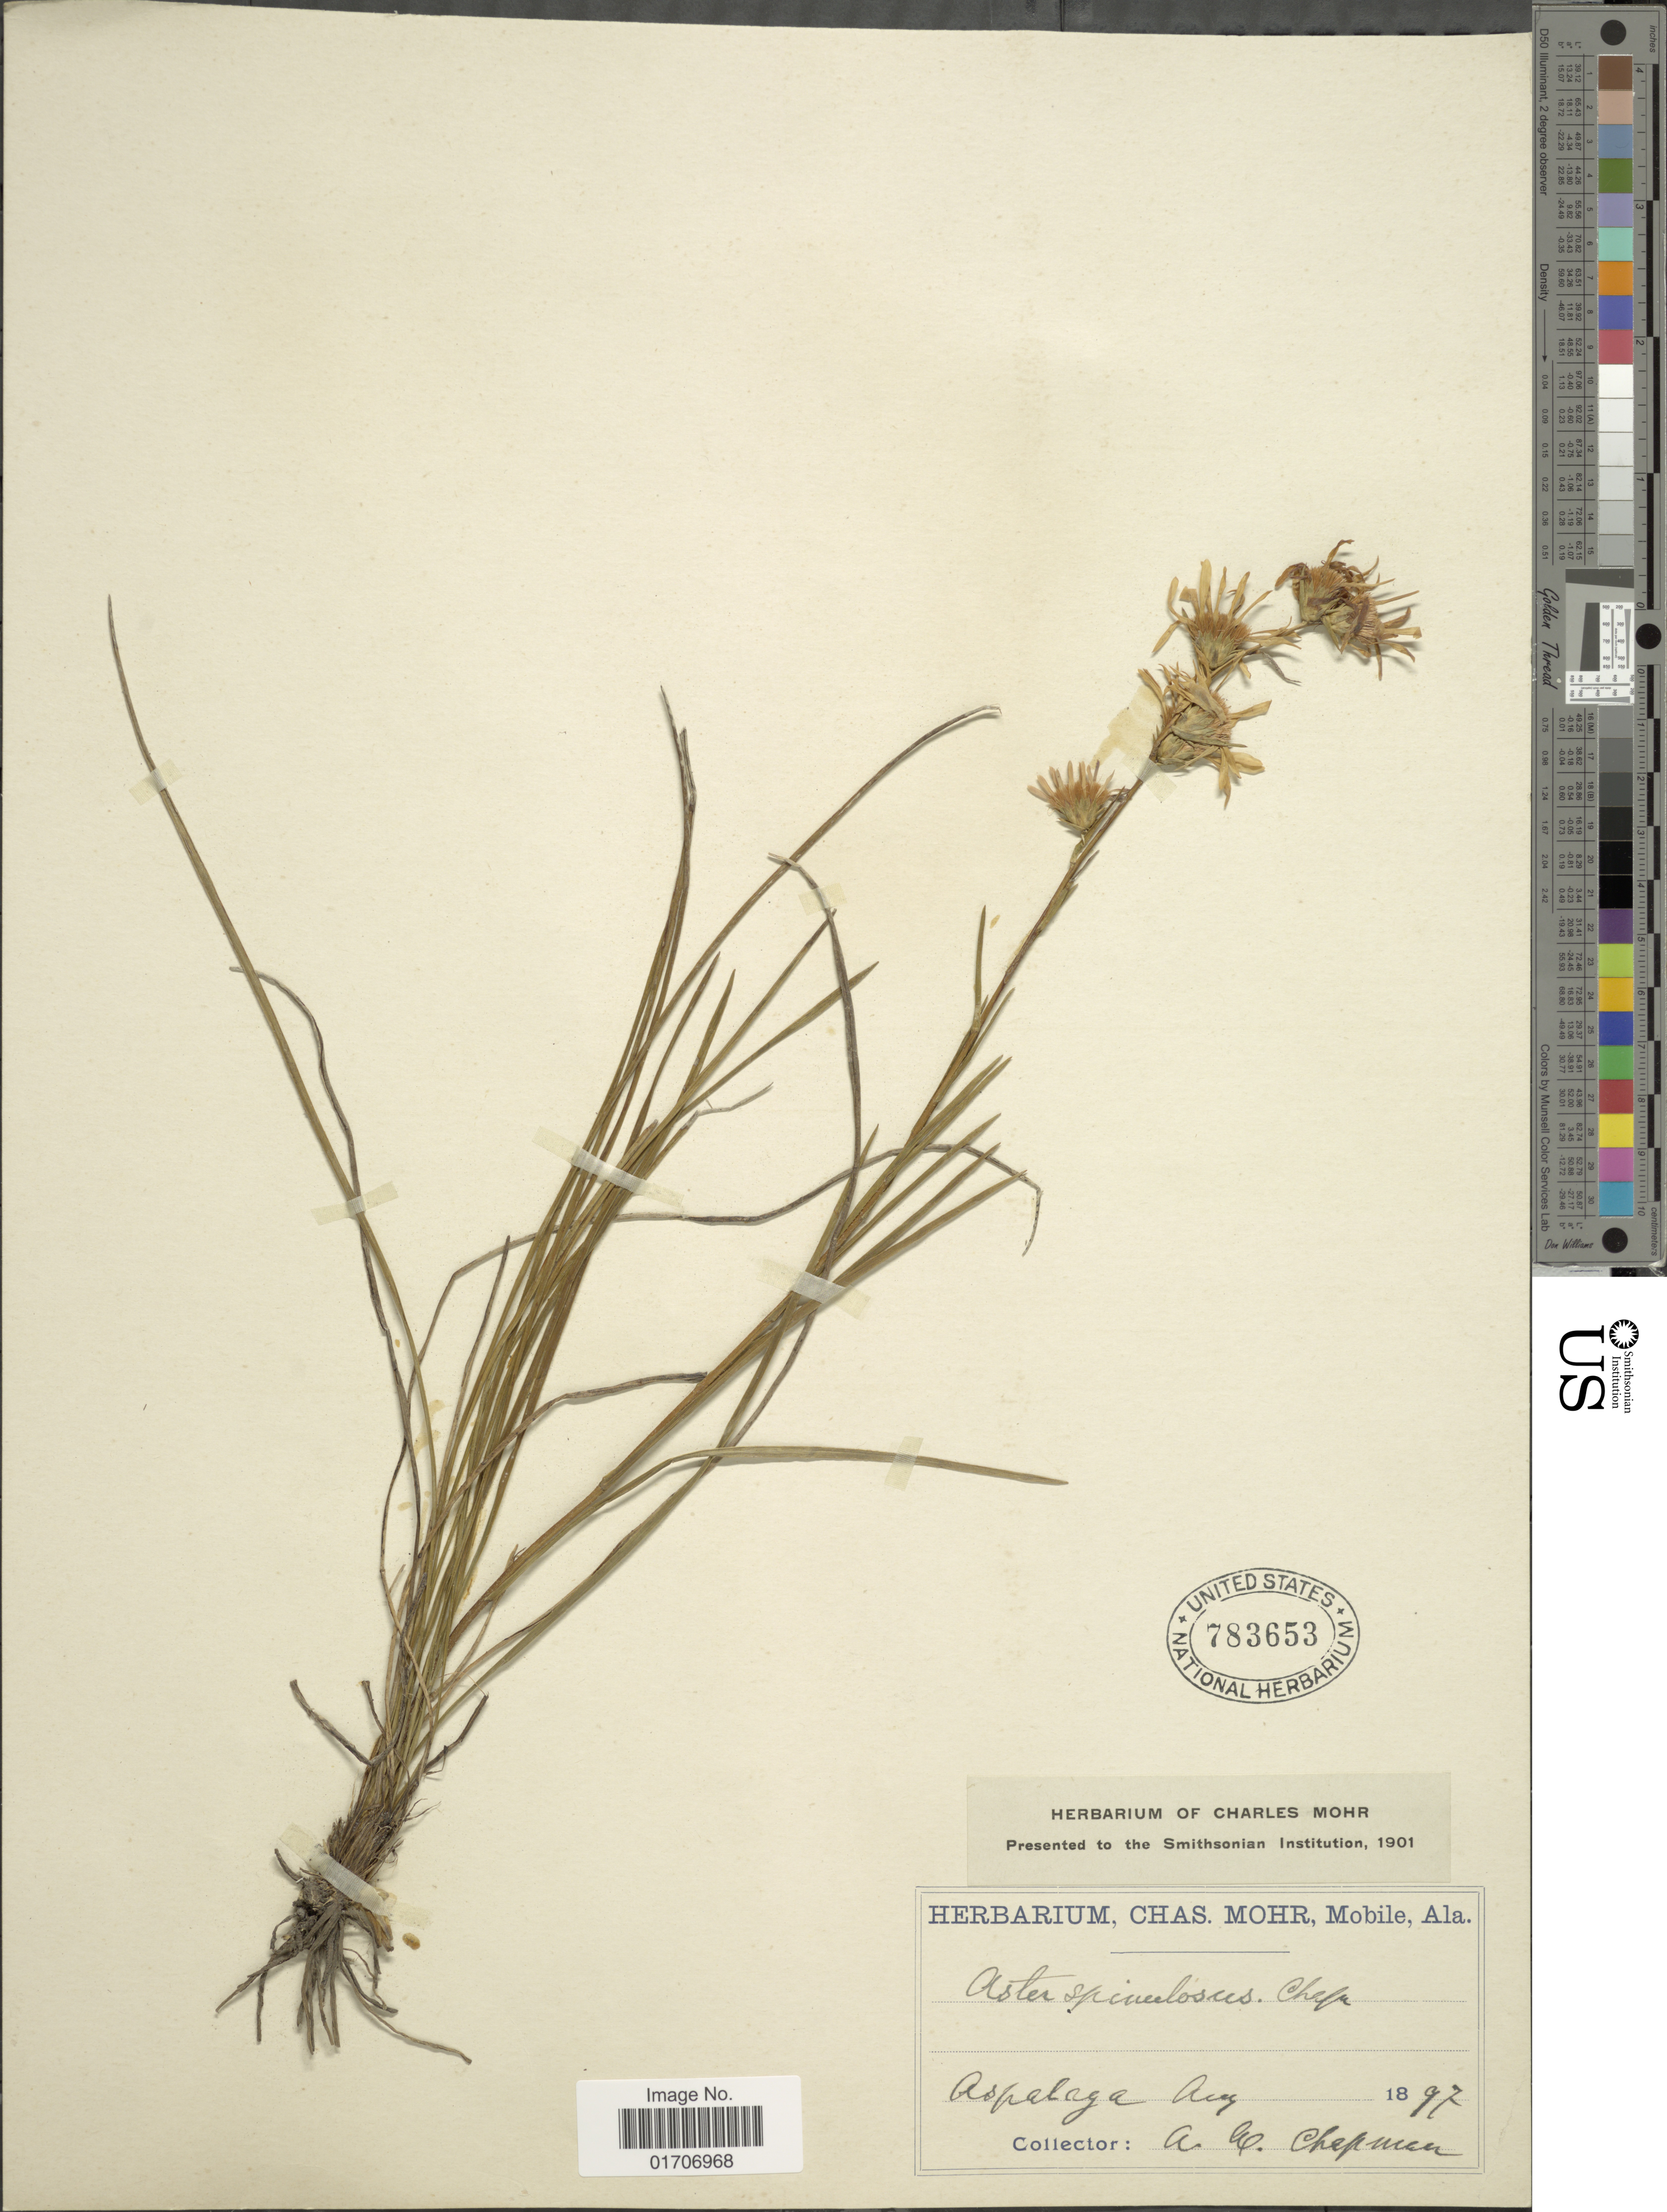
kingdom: Plantae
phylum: Tracheophyta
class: Magnoliopsida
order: Asterales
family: Asteraceae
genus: Eurybia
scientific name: Eurybia spinulosa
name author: (Chapm.) G.L. Nesom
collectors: A. W. Chapman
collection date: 1897-08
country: United States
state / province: Florida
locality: Aspalaga.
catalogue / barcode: US 783653